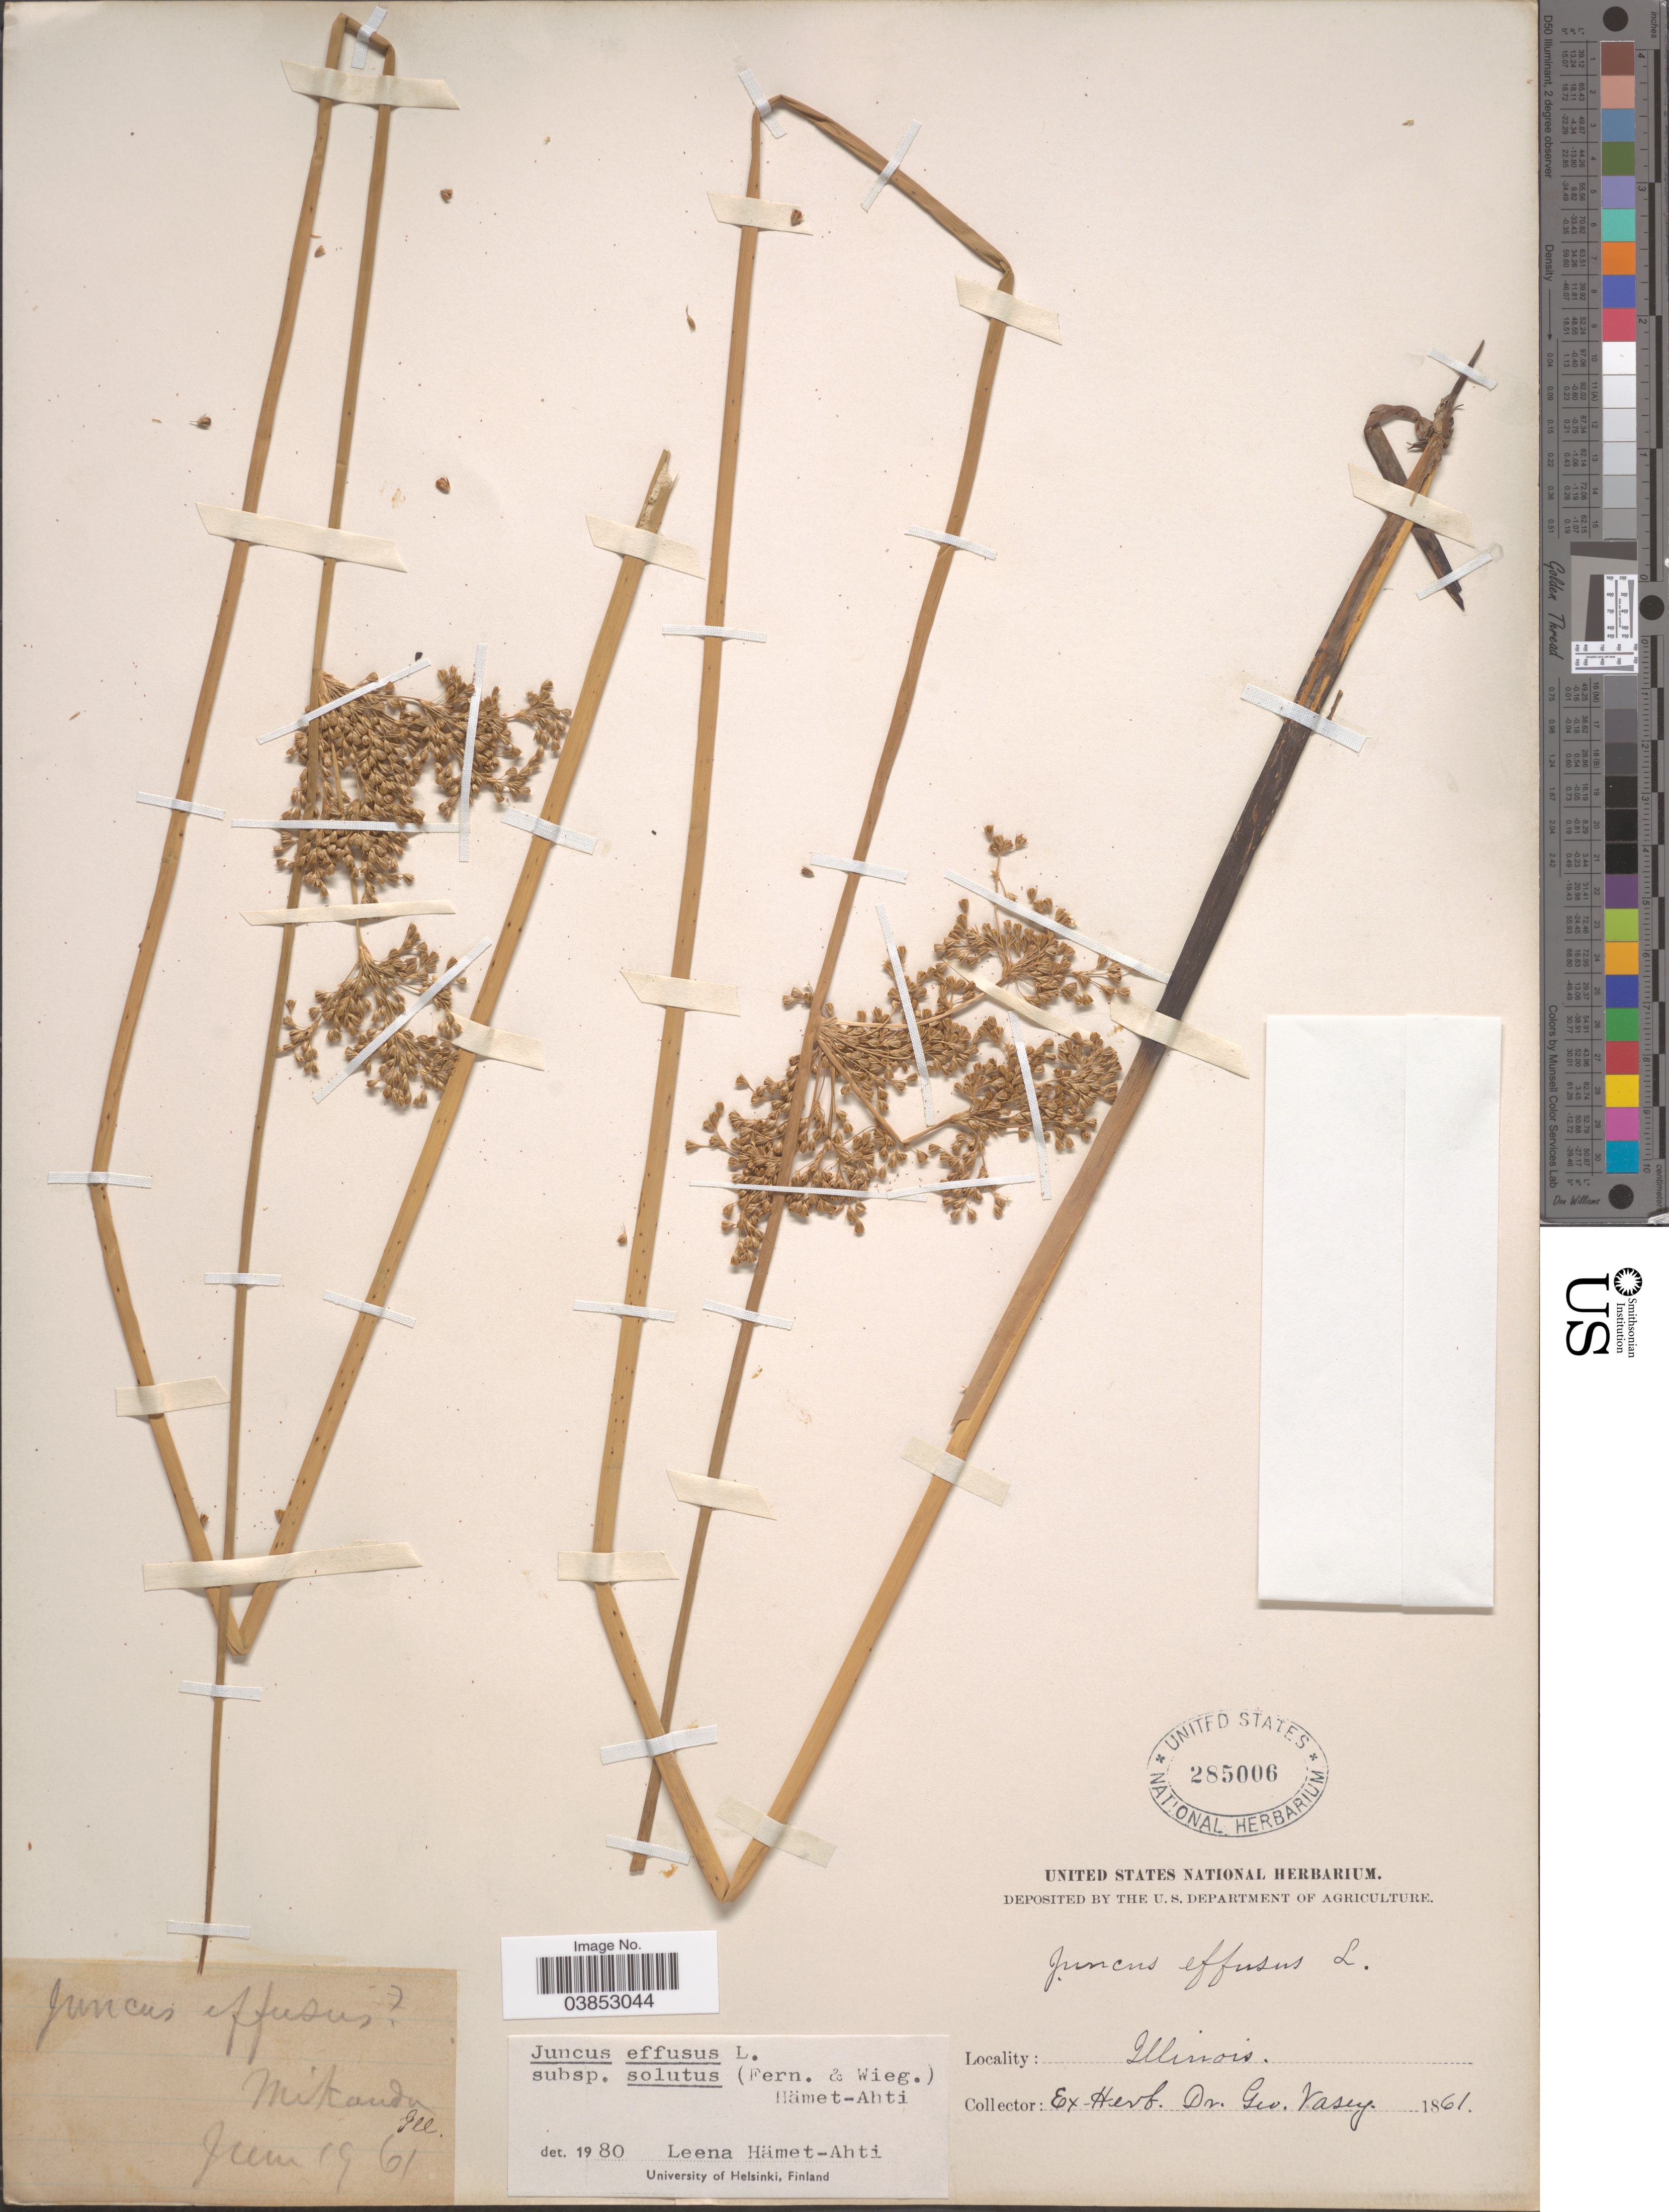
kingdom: Plantae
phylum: Tracheophyta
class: Liliopsida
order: Poales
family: Juncaceae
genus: Juncus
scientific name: Juncus effusus var. solutus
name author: Fernald & Wiegand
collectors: ex Herb. Dr. Geo Vasey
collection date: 1861-06-19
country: United States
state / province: Illinois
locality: Makanda.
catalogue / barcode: US 285006